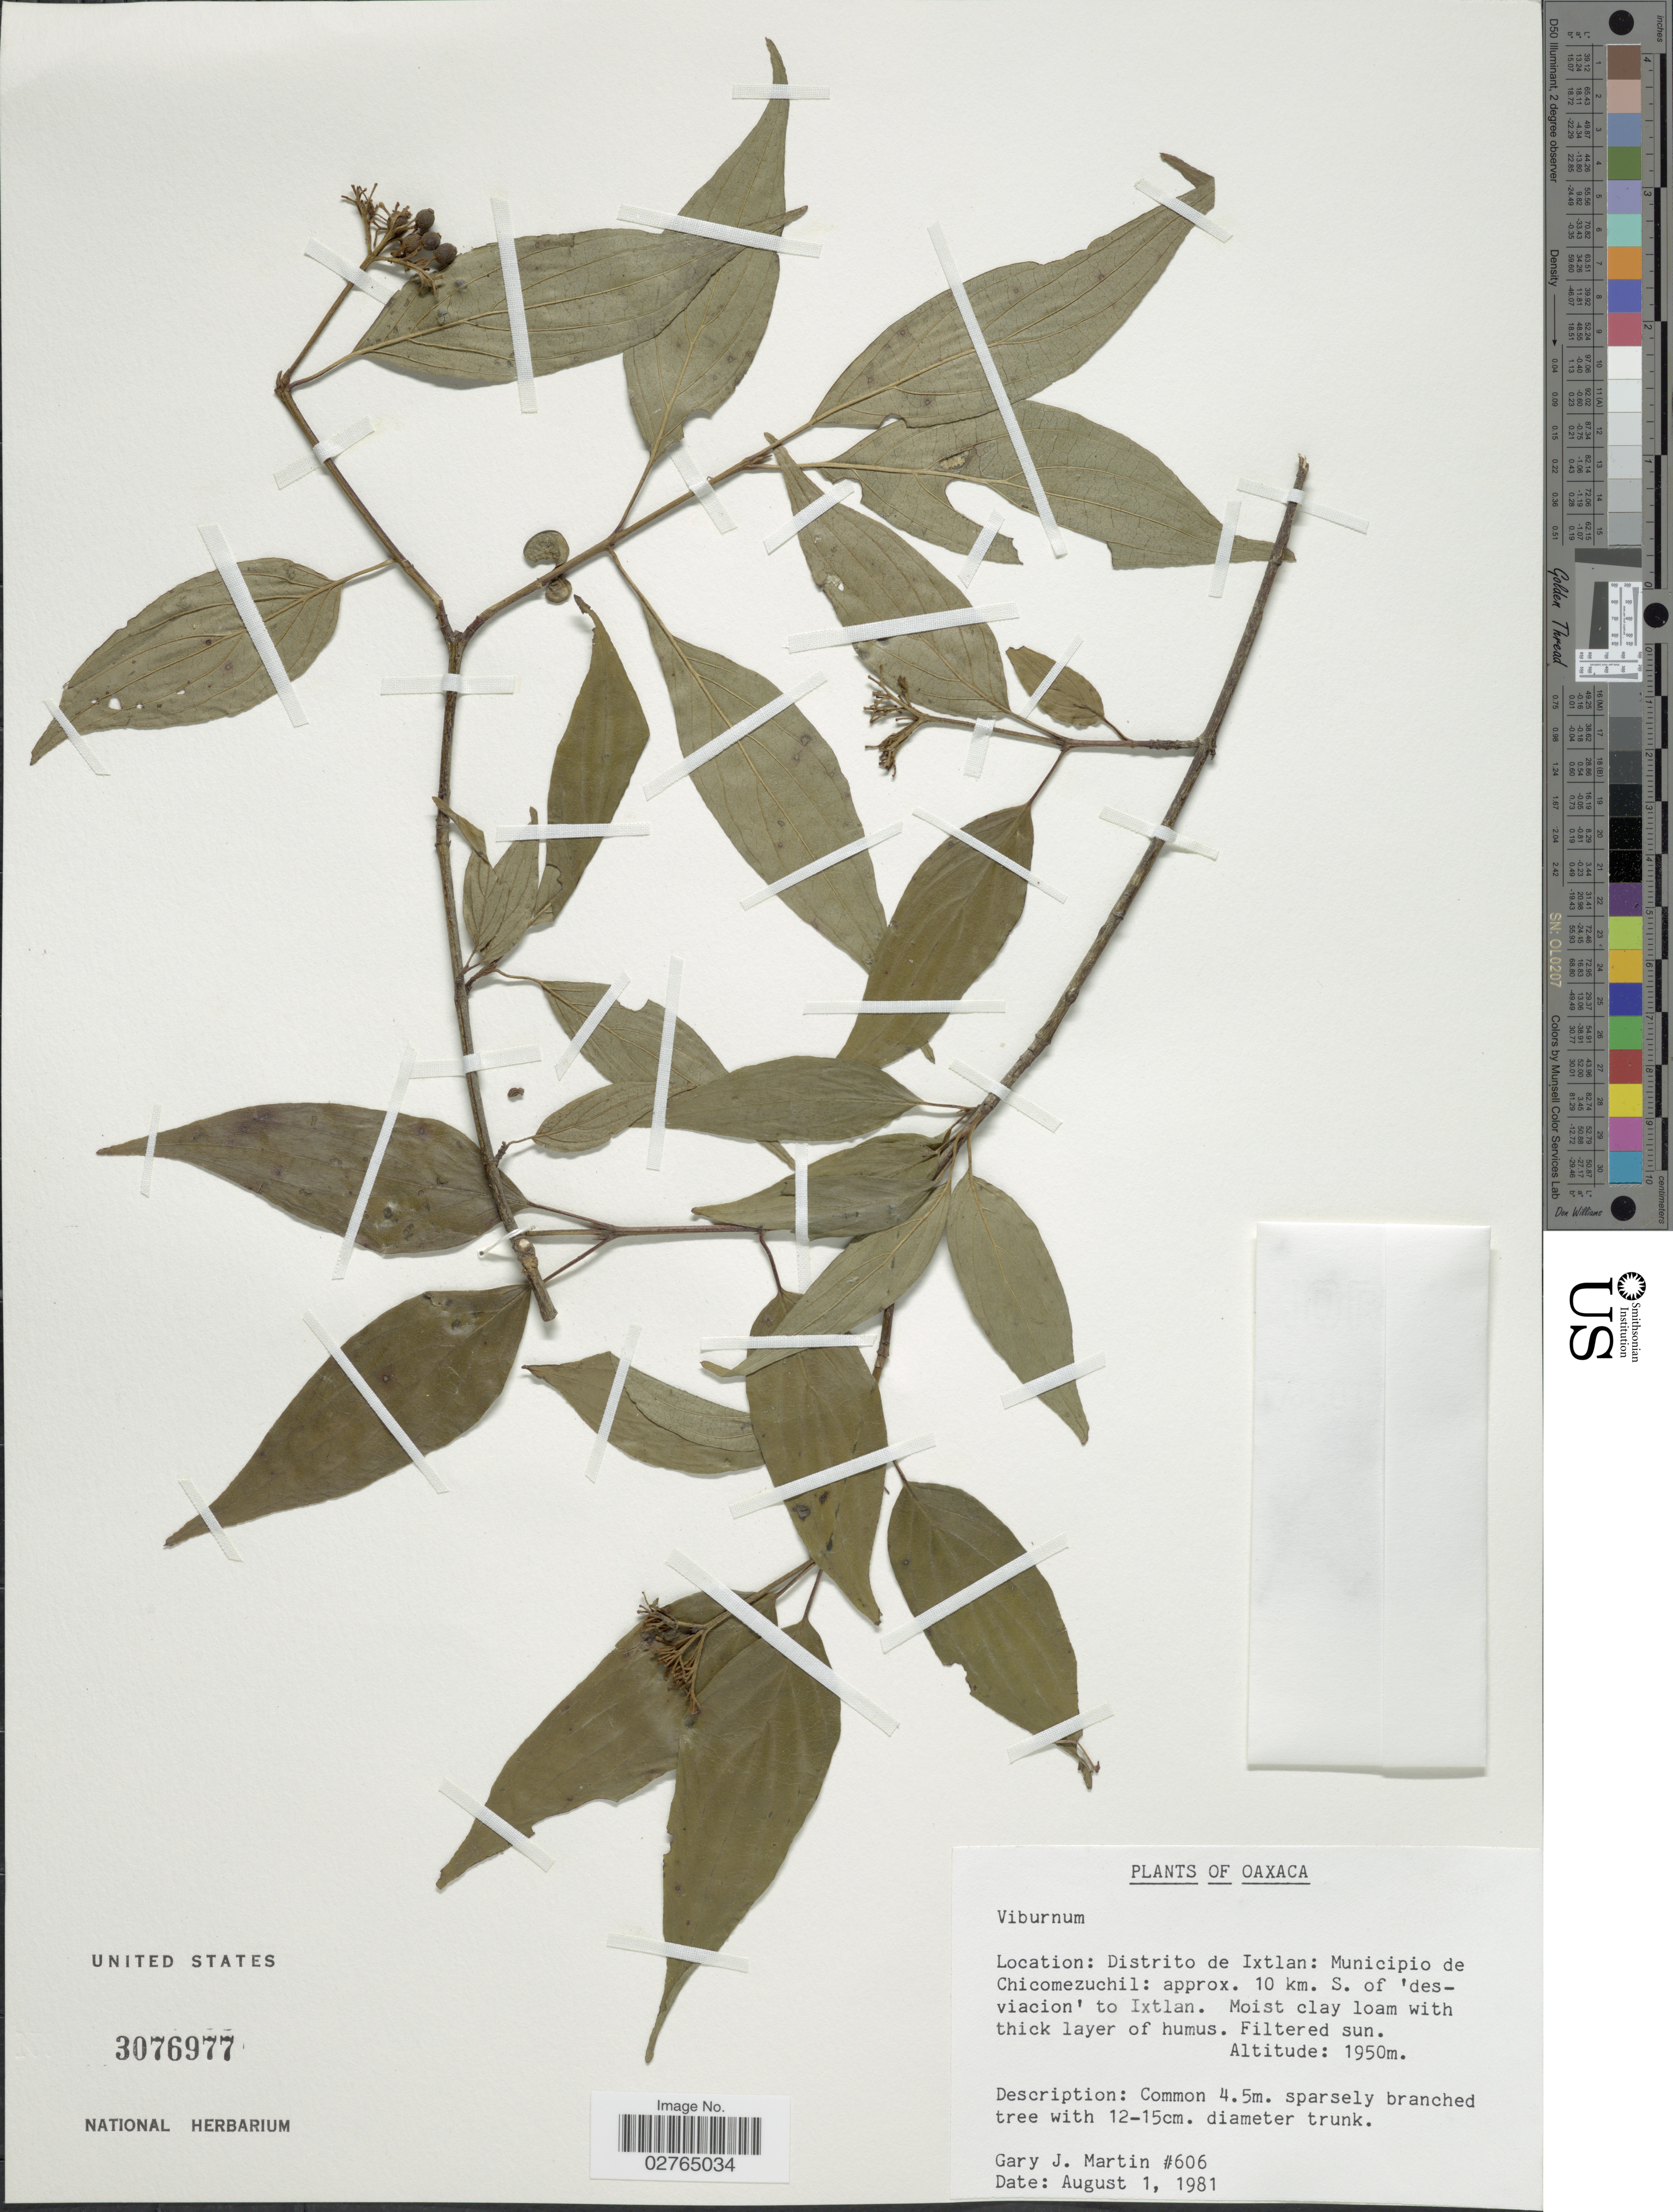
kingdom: Plantae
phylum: Tracheophyta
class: Magnoliopsida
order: Dipsacales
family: Viburnaceae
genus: Viburnum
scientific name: Viburnum sp.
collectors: G. J. Martin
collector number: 606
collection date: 1981-08-01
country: Mexico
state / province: Oaxaca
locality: Distrito de Ixtlan: Municipio de Chicomezuchil: approx. 10 km. S. of 'desviacion' to Ixtlan.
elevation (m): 1950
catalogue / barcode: US 3076977